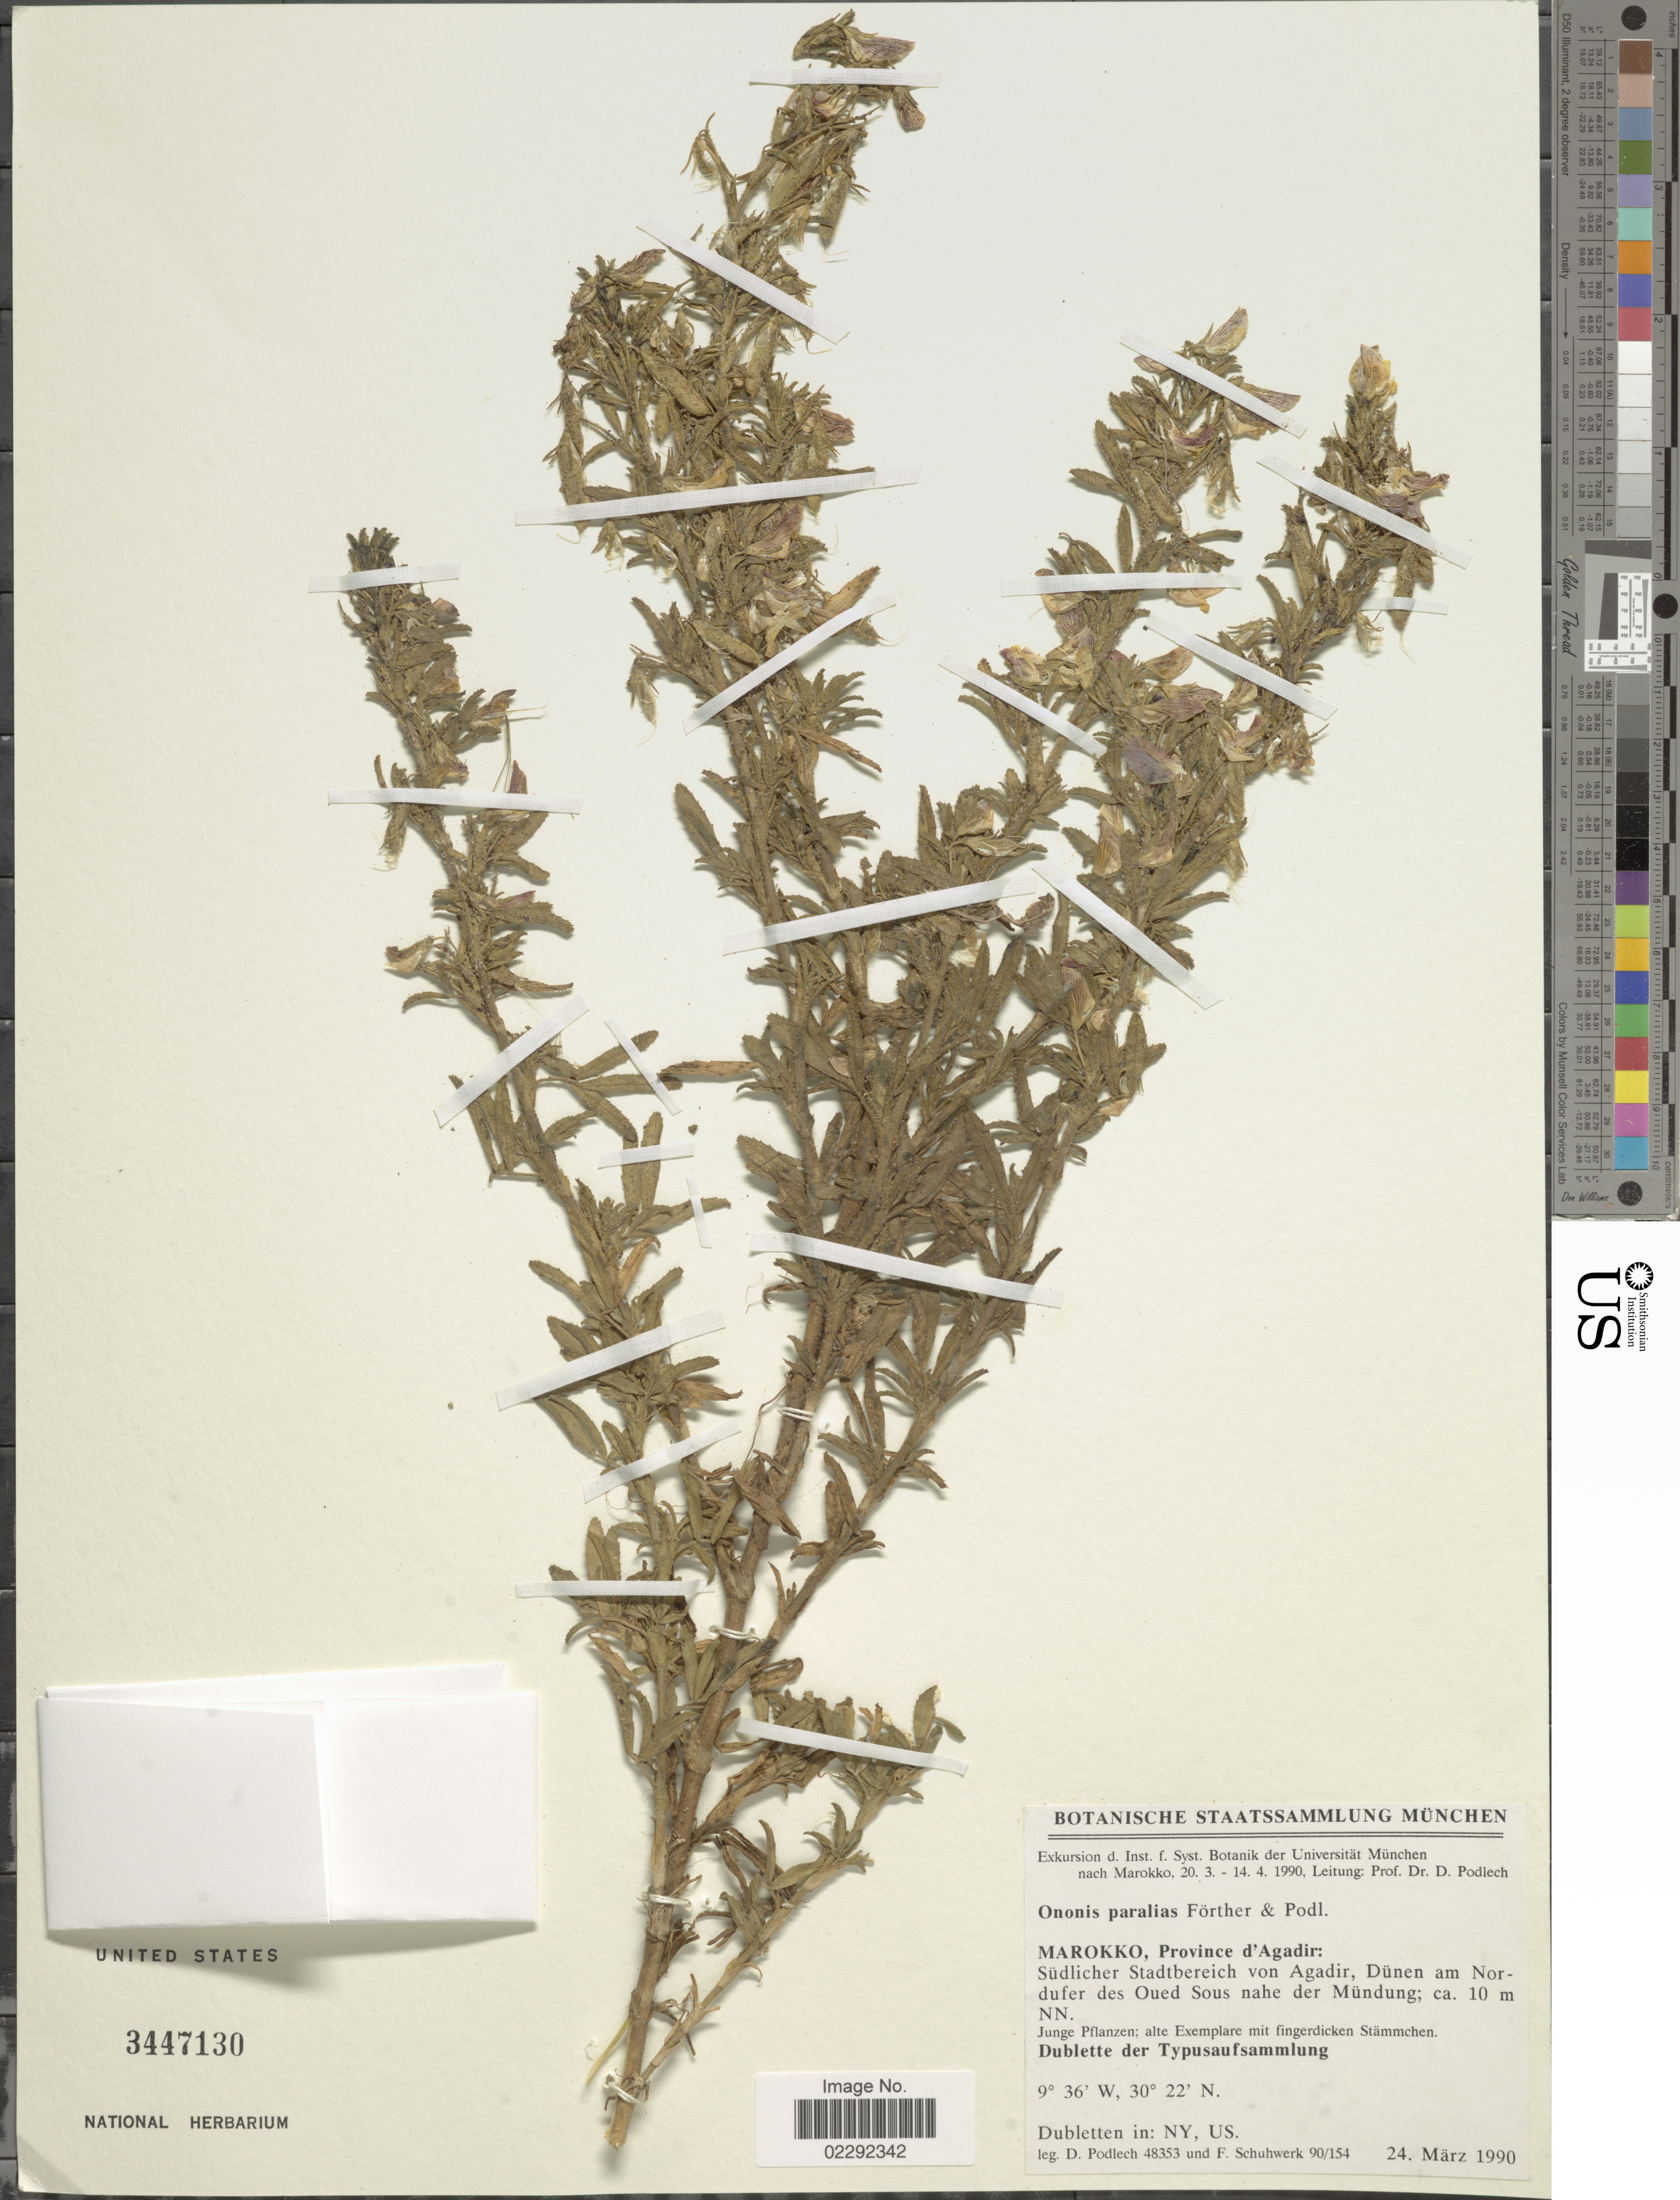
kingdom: Plantae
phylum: Tracheophyta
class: Magnoliopsida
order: Fabales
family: Fabaceae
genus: Ononis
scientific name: Ononis paralias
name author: Fôrther & Podlech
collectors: D. Podlech & Schuhwerk, F.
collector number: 48353/90/154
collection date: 1990-03-24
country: Morocco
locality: Province d'Agadir: Südlicher Stadtbereich von Agadir, Dünen am Nordufer des Oued Sous nahe der Mündung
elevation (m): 10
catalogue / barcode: US 3447130